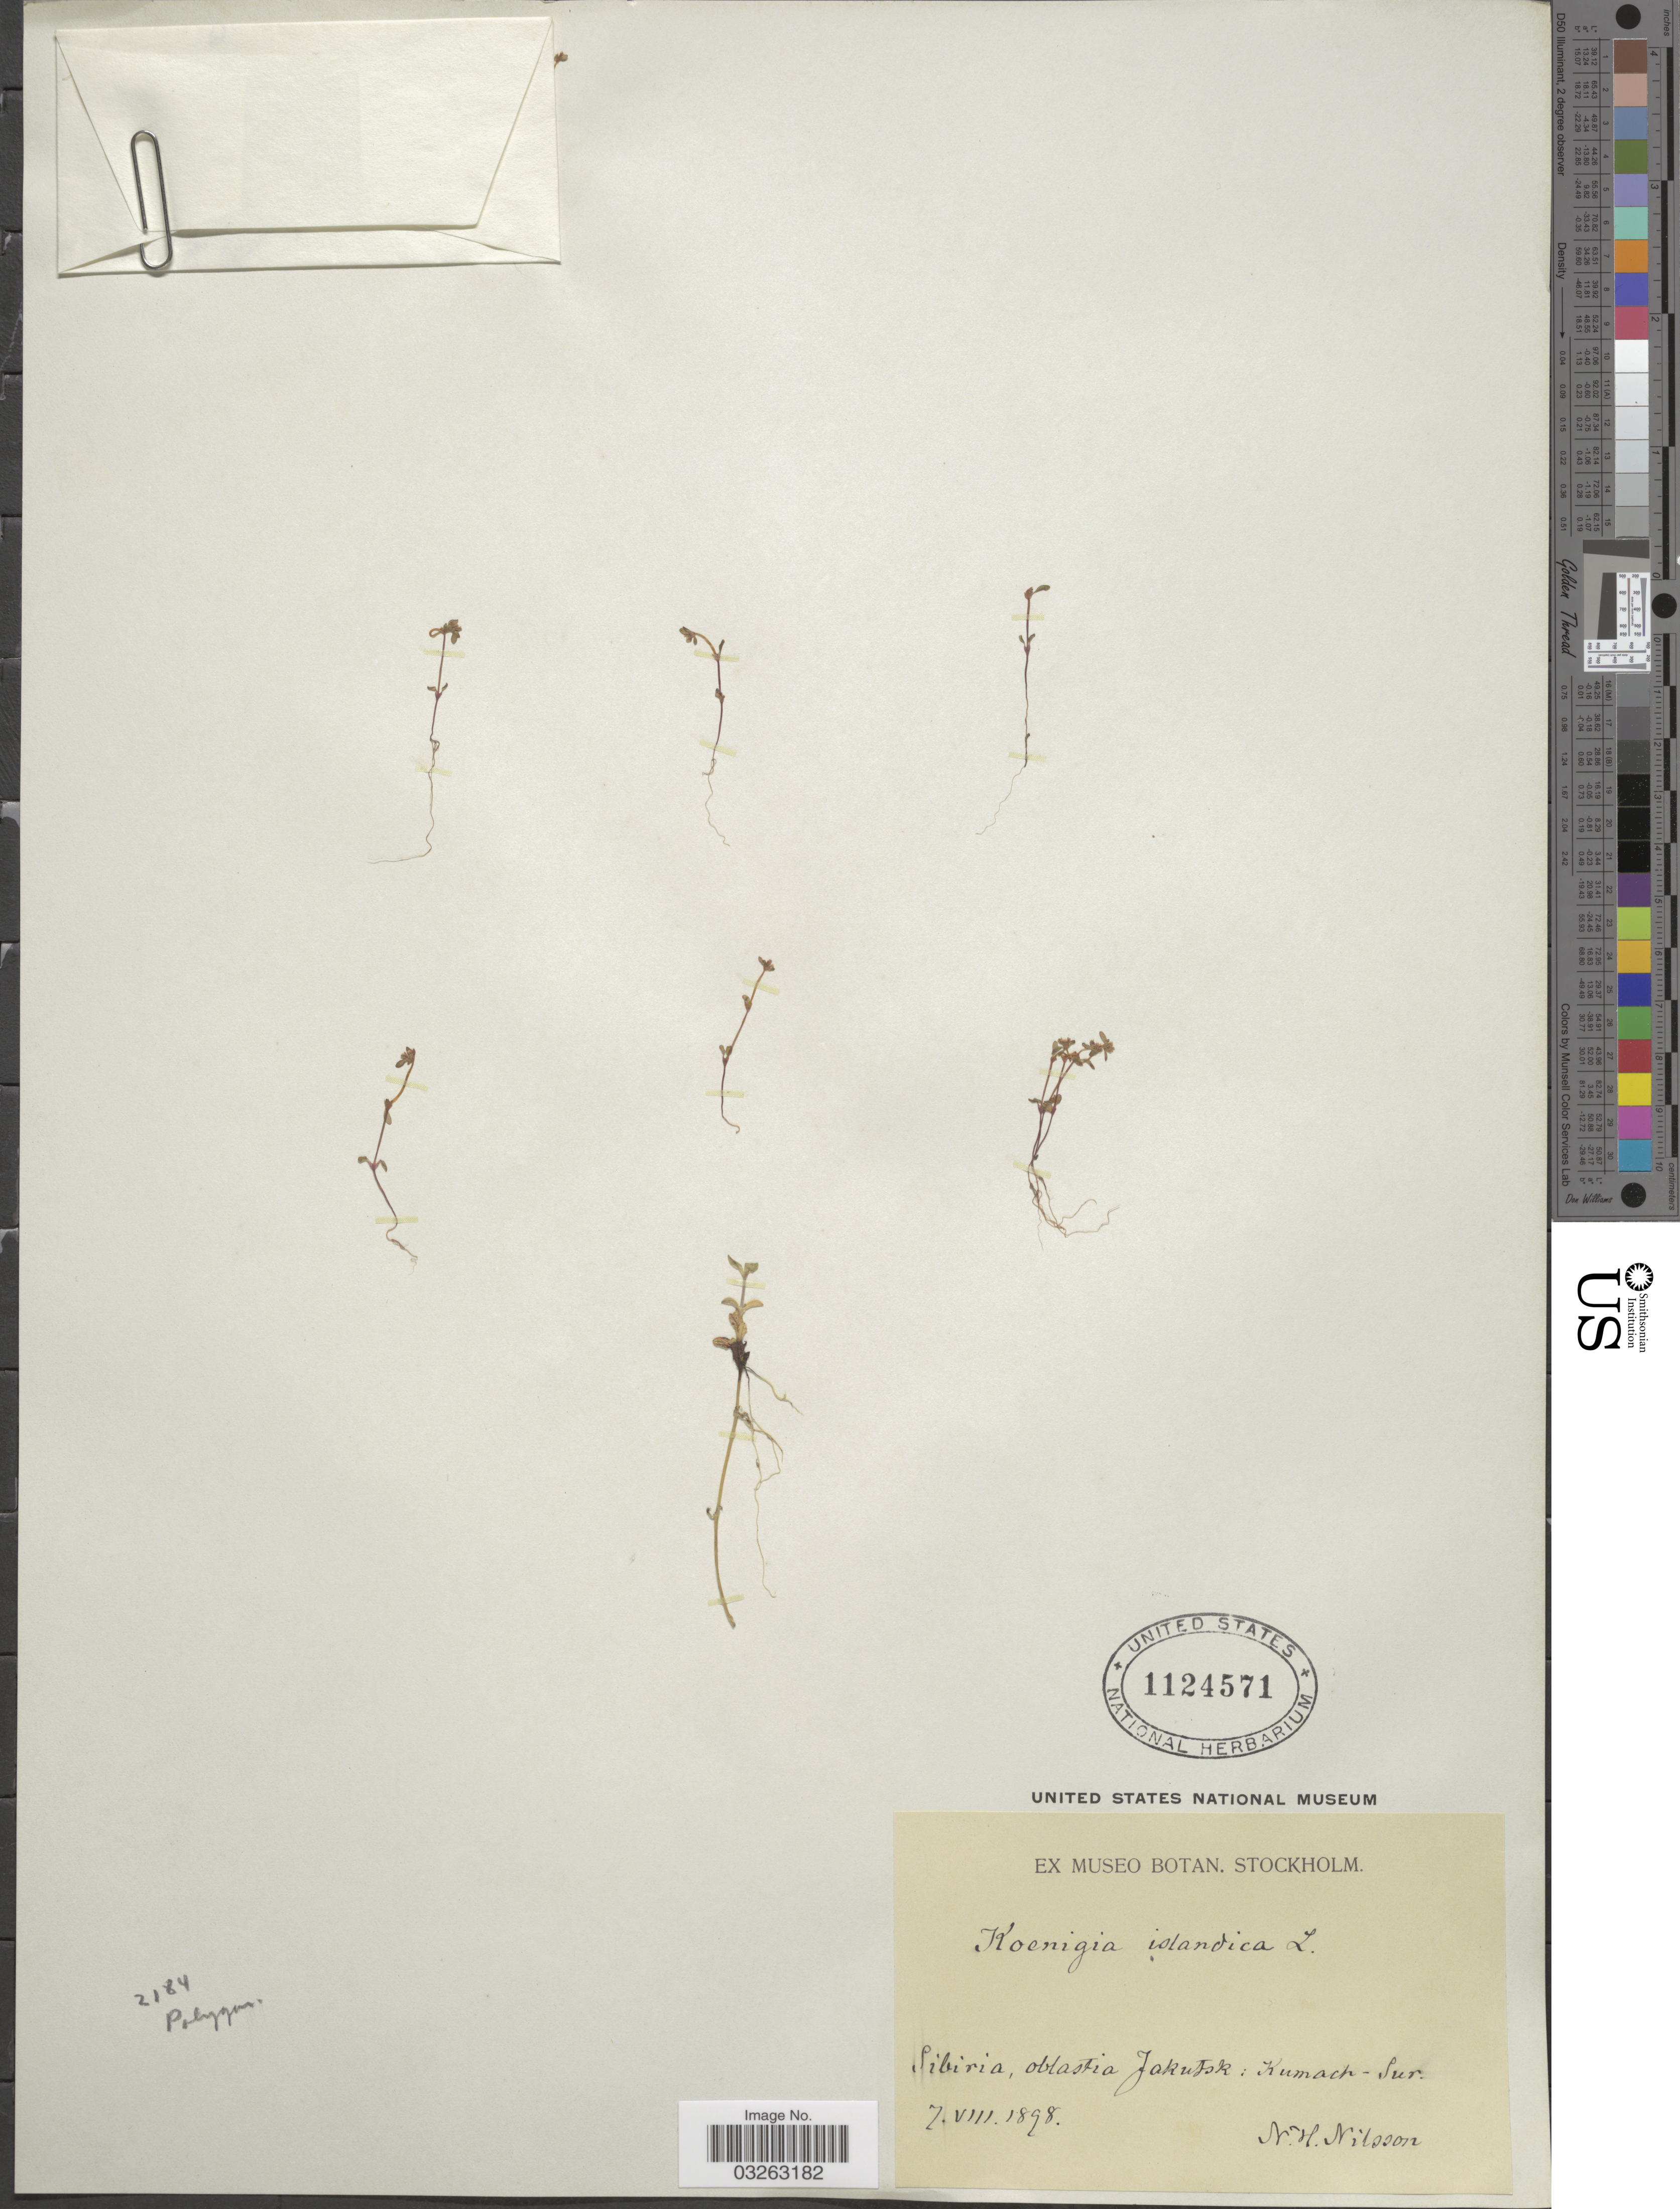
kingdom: Plantae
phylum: Tracheophyta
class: Magnoliopsida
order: Caryophyllales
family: Polygonaceae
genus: Koenigia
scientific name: Koenigia islandica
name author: L.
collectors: N. H. Nilsson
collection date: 1898-08-07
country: Russian Federation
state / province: Sakha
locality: Sibiria, oblastia Jakutsk: Kumach-Sur.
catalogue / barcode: US 1124571